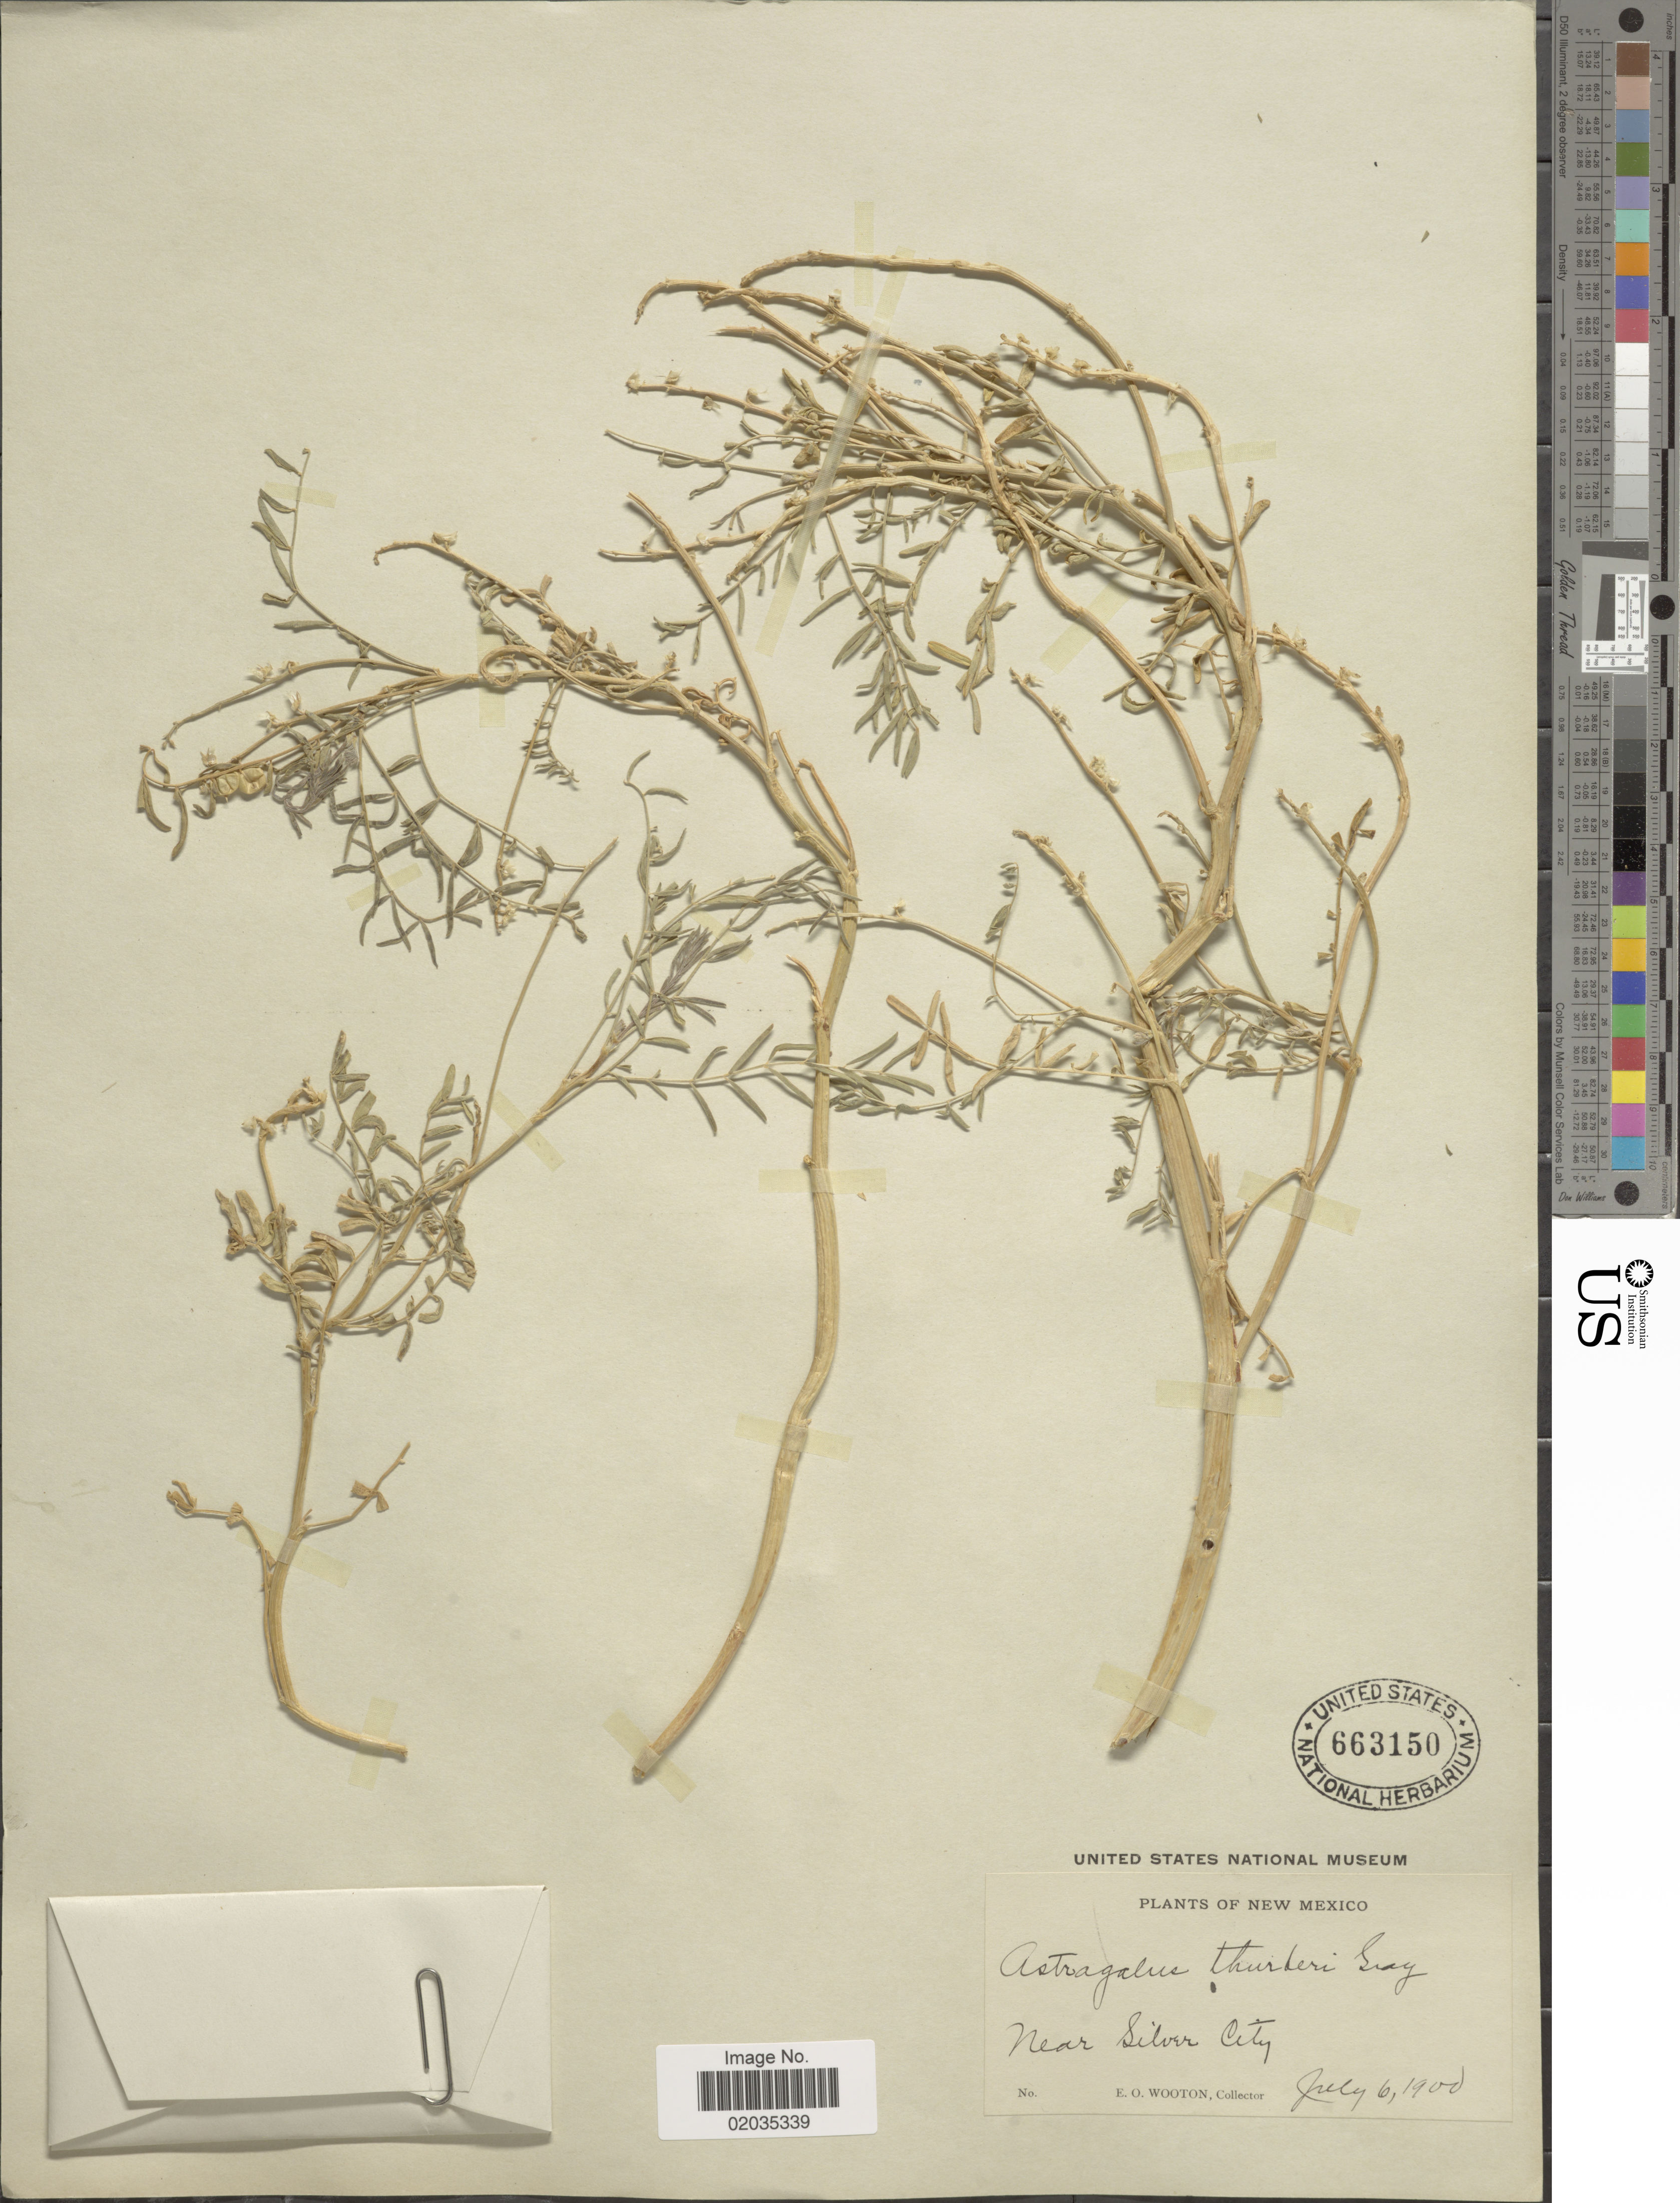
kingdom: Plantae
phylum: Tracheophyta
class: Magnoliopsida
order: Fabales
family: Fabaceae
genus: Astragalus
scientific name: Astragalus thurberi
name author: A. Gray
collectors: E. O. Wooton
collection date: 1900-07-06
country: United States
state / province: New Mexico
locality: Near Silver City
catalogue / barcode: US 663150